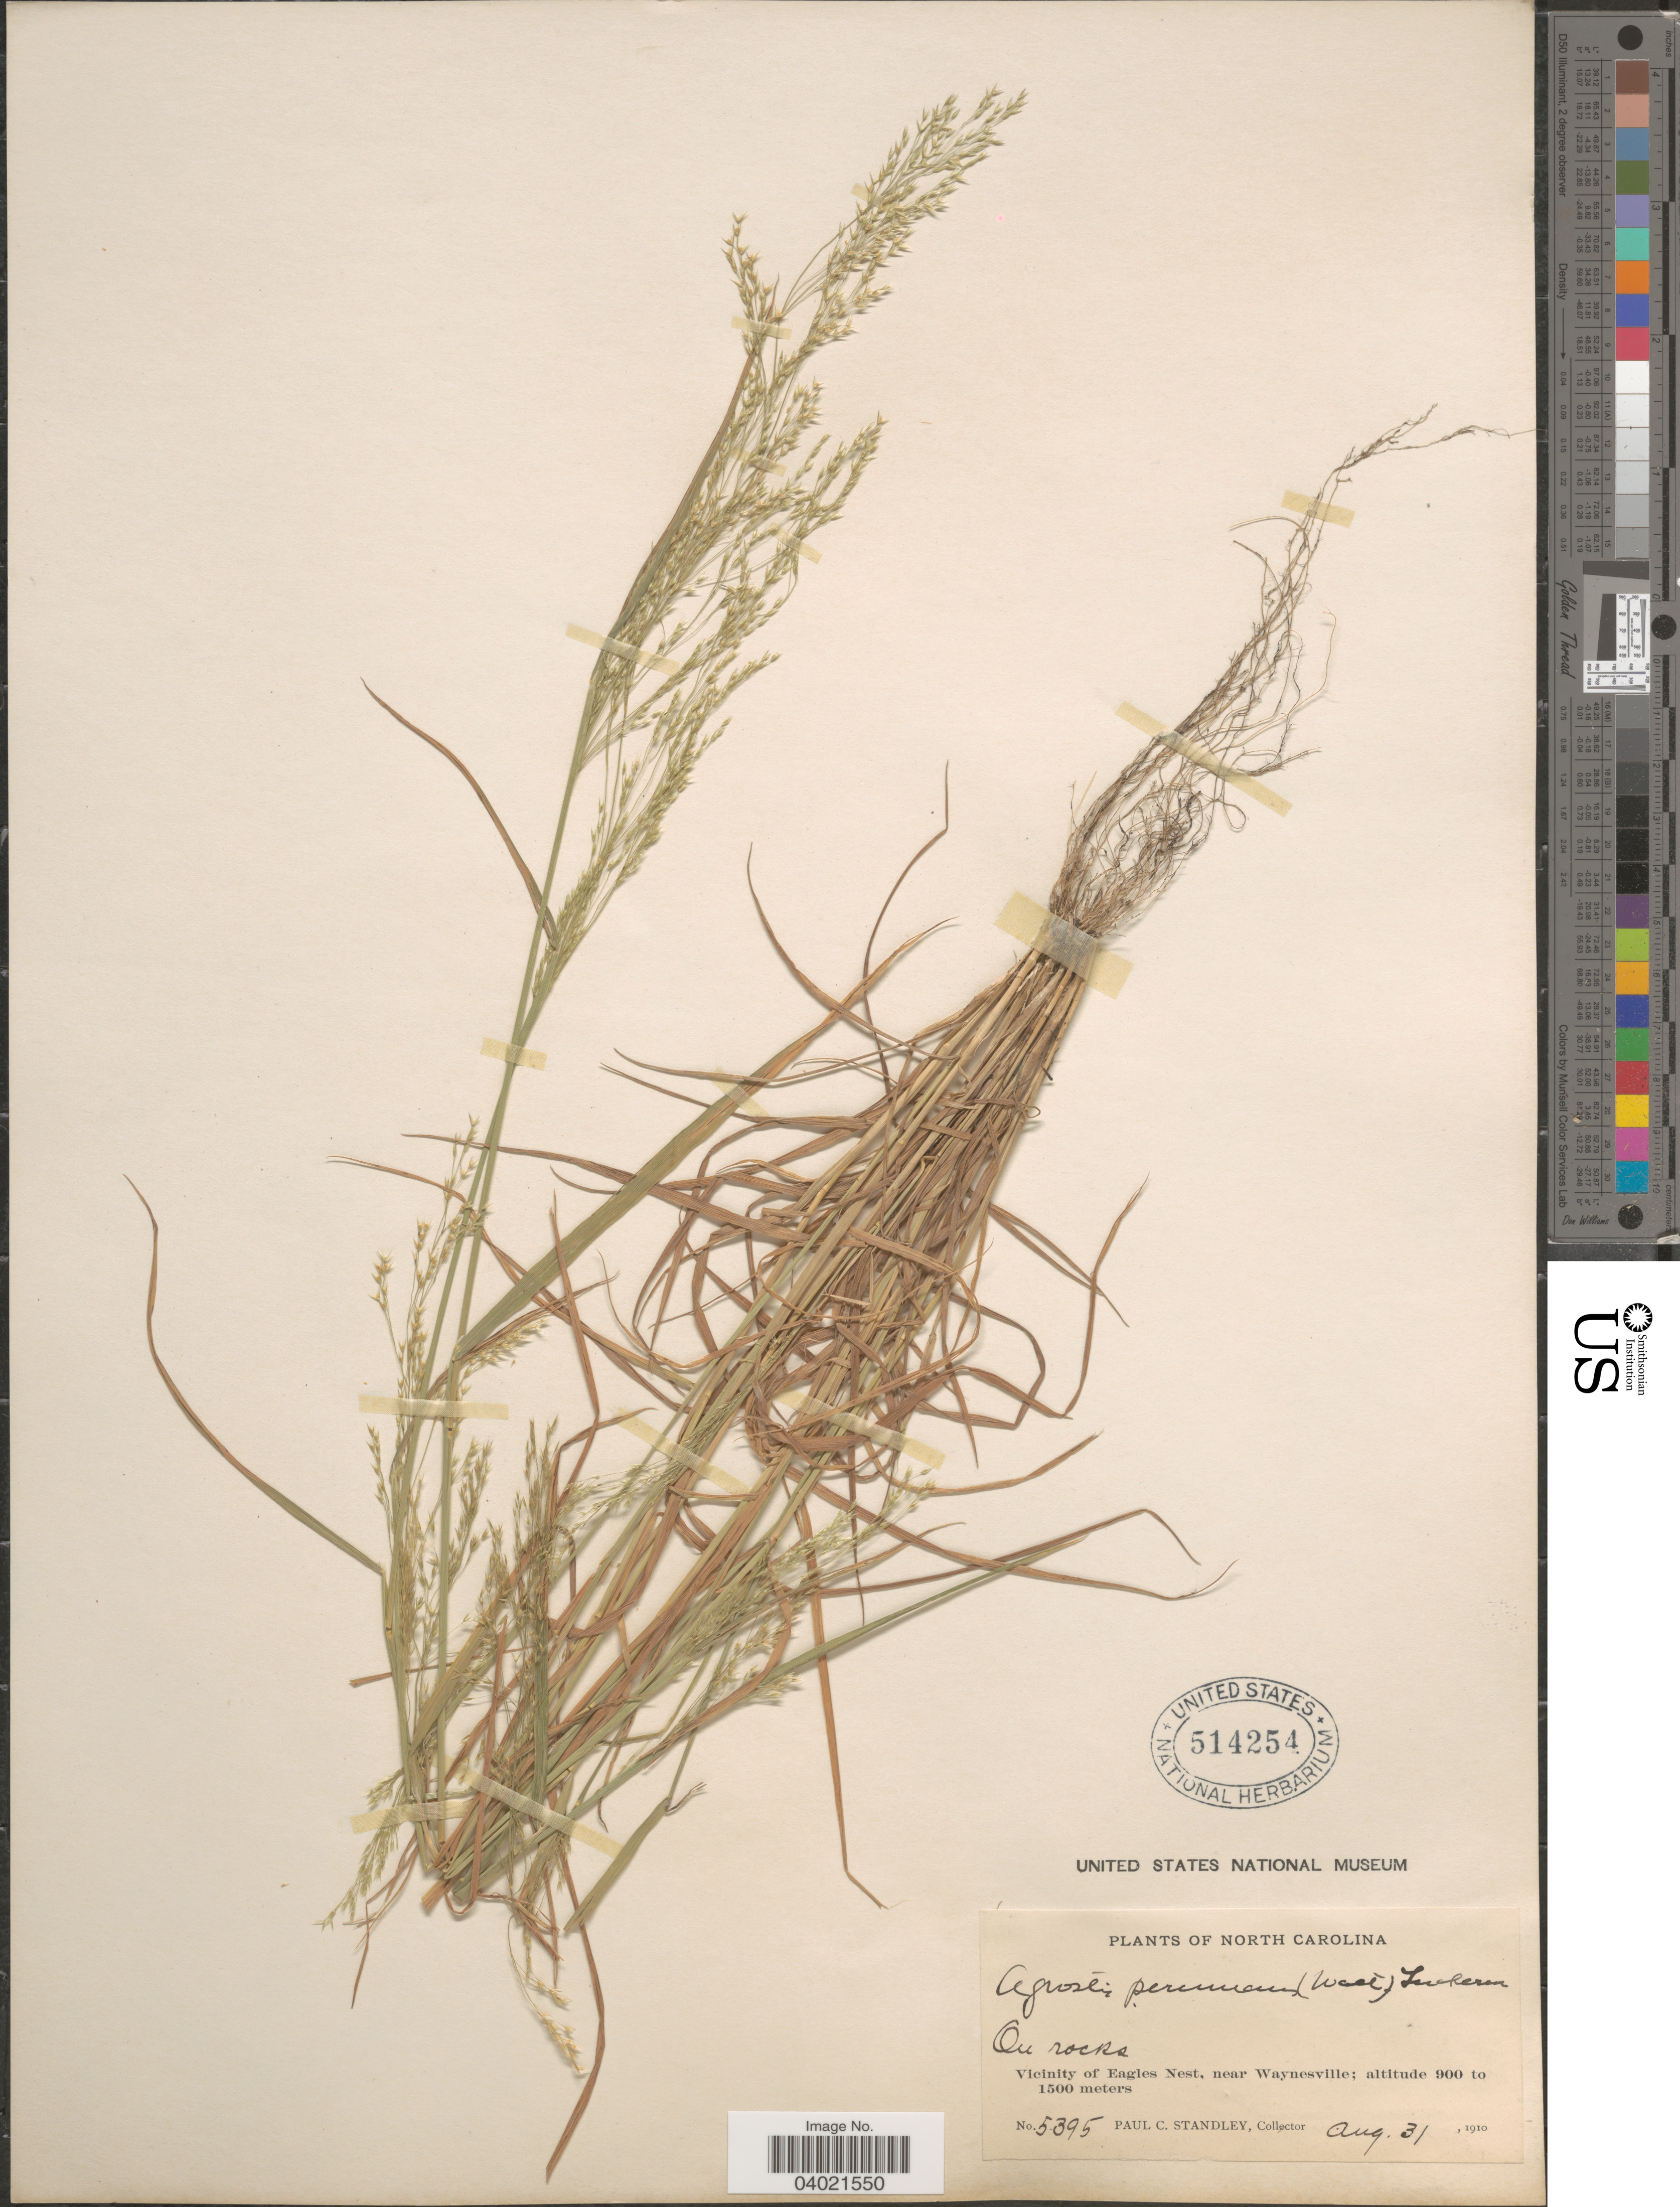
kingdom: Plantae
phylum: Tracheophyta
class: Liliopsida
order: Poales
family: Poaceae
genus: Agrostis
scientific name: Agrostis perennans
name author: (Walter) Tuck.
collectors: P. C. Standley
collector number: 5395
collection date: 1910-08-31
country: United States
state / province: North Carolina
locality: On rocks. Vicinity of Eagles Nest, near Waynesville.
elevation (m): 900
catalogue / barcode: US 514254